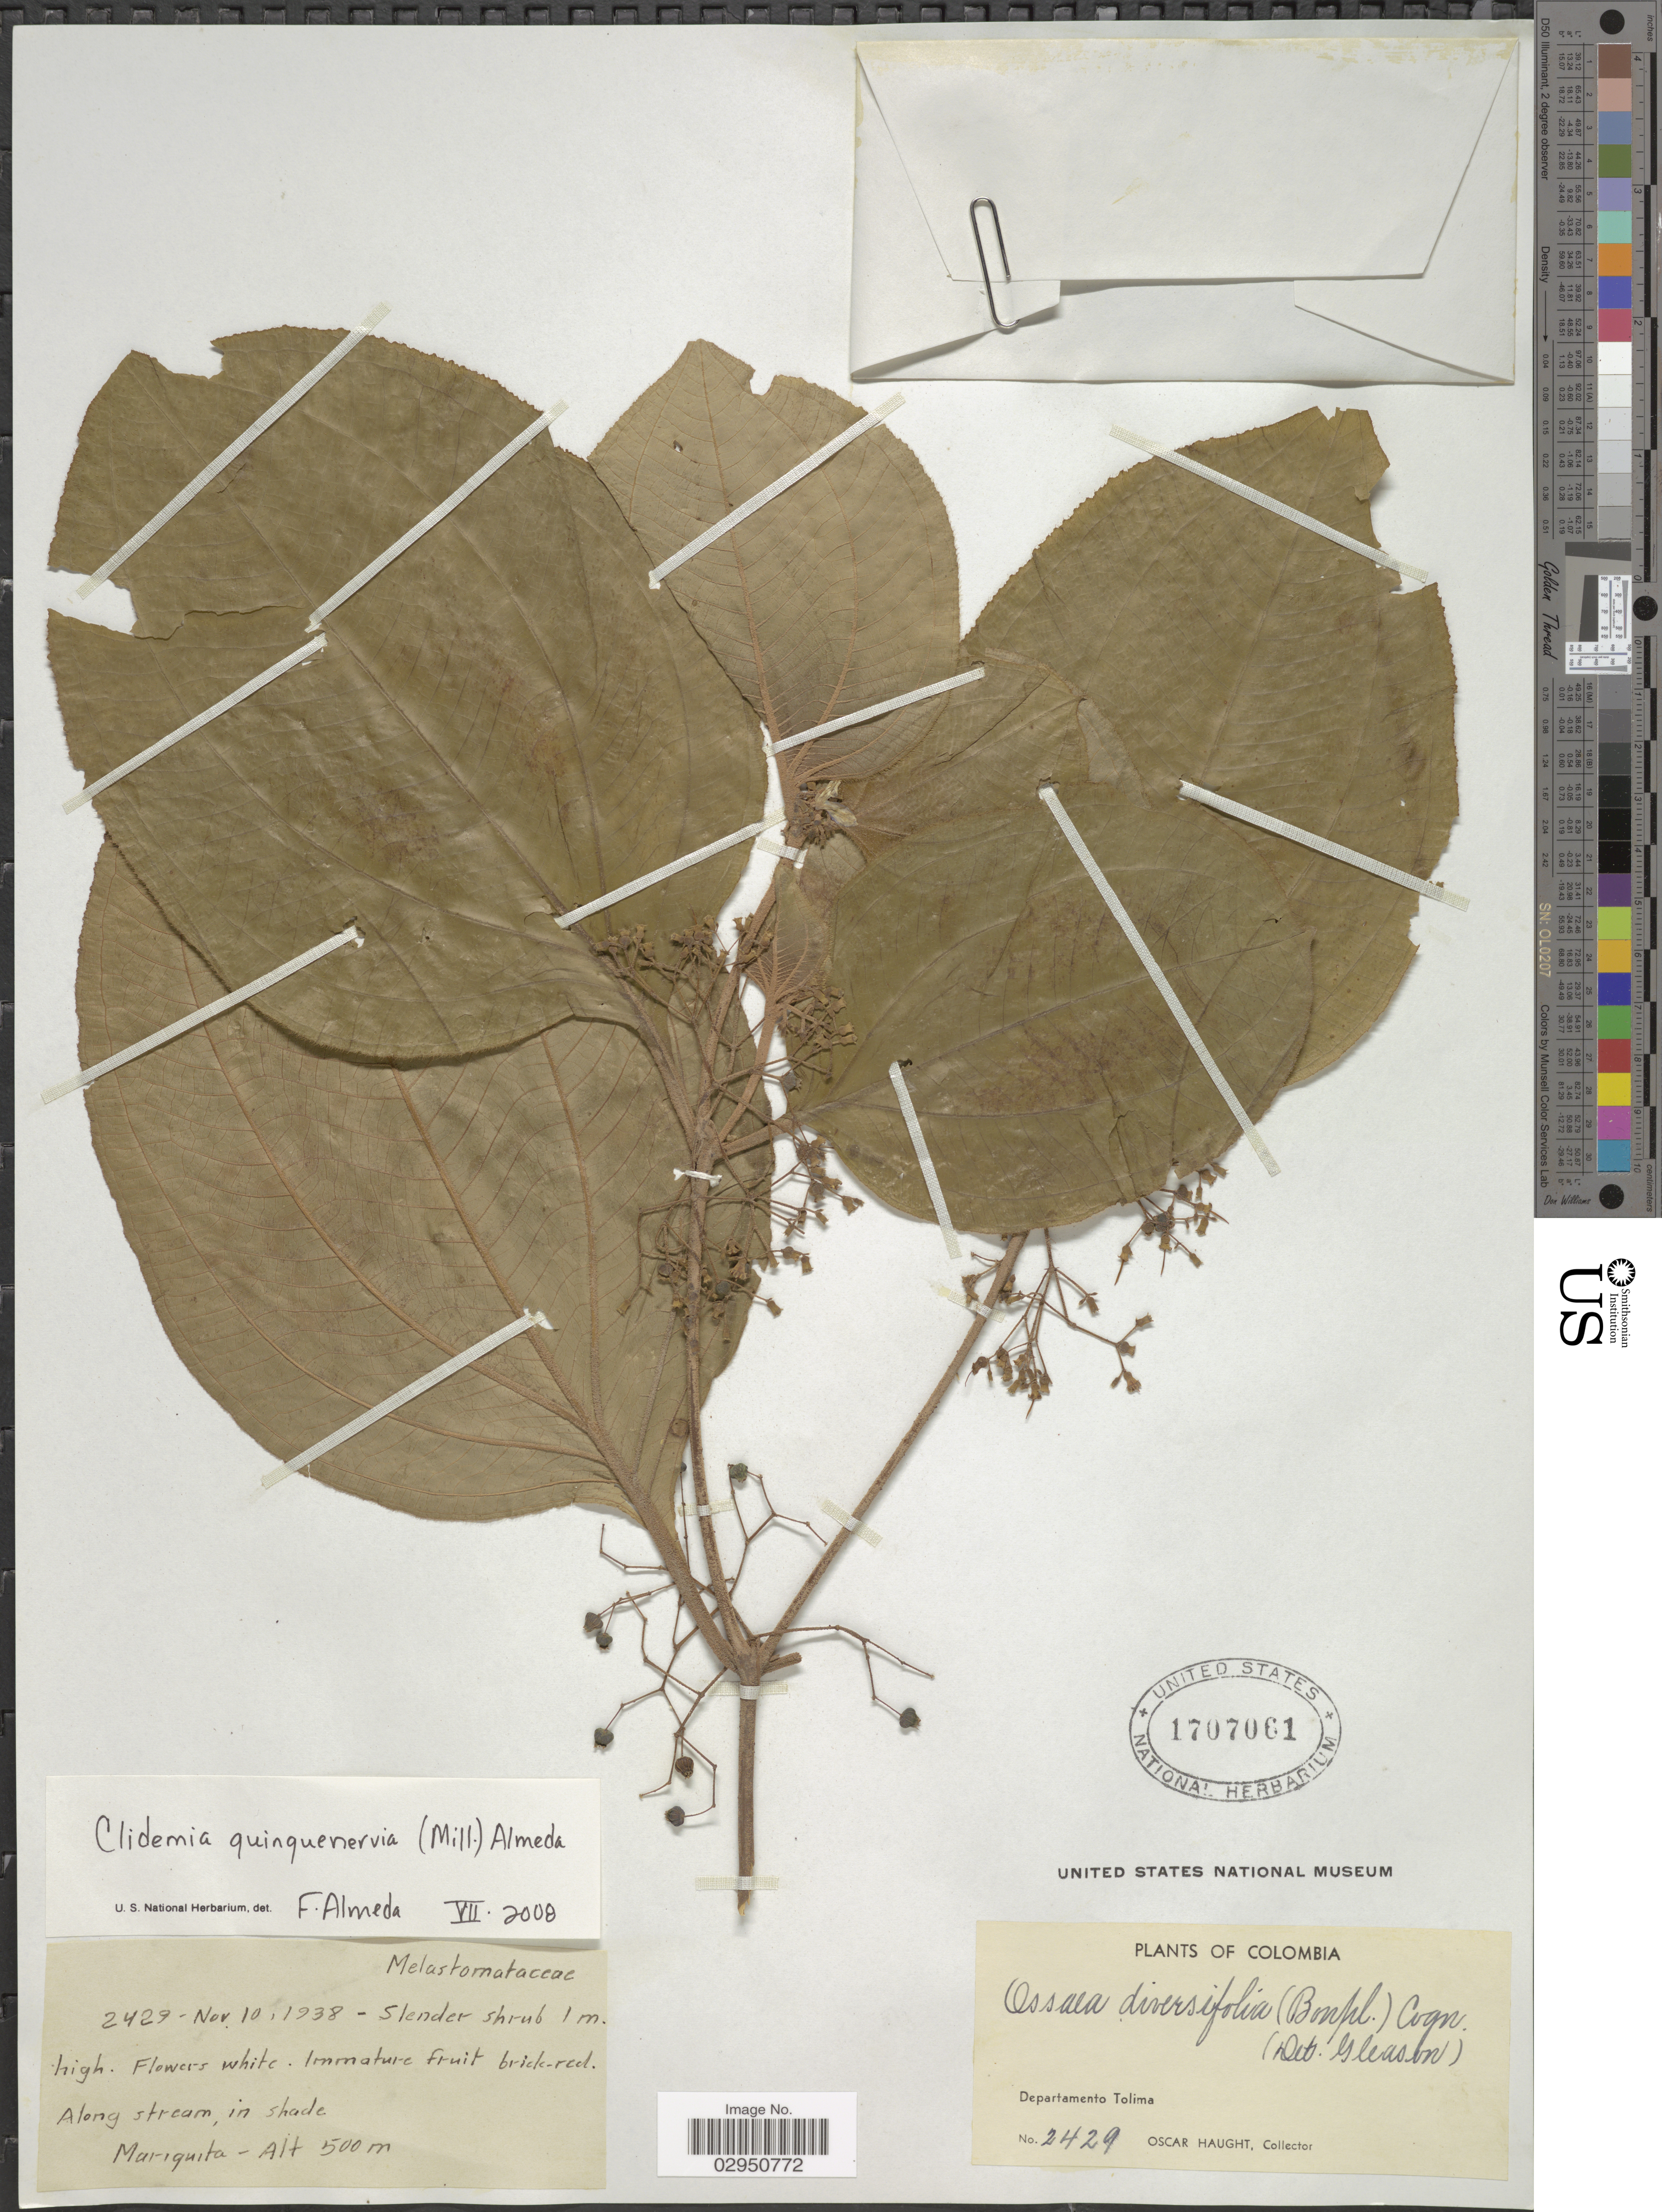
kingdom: Plantae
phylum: Tracheophyta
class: Magnoliopsida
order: Myrtales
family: Melastomataceae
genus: Clidemia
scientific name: Clidemia quinquenervia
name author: (Mill.) Almeda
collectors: O. L. Haught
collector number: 2429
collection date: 1938-11-10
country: Colombia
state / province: Tolima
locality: Departamento Tolima. Mariquita.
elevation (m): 500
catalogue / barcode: US 1707061